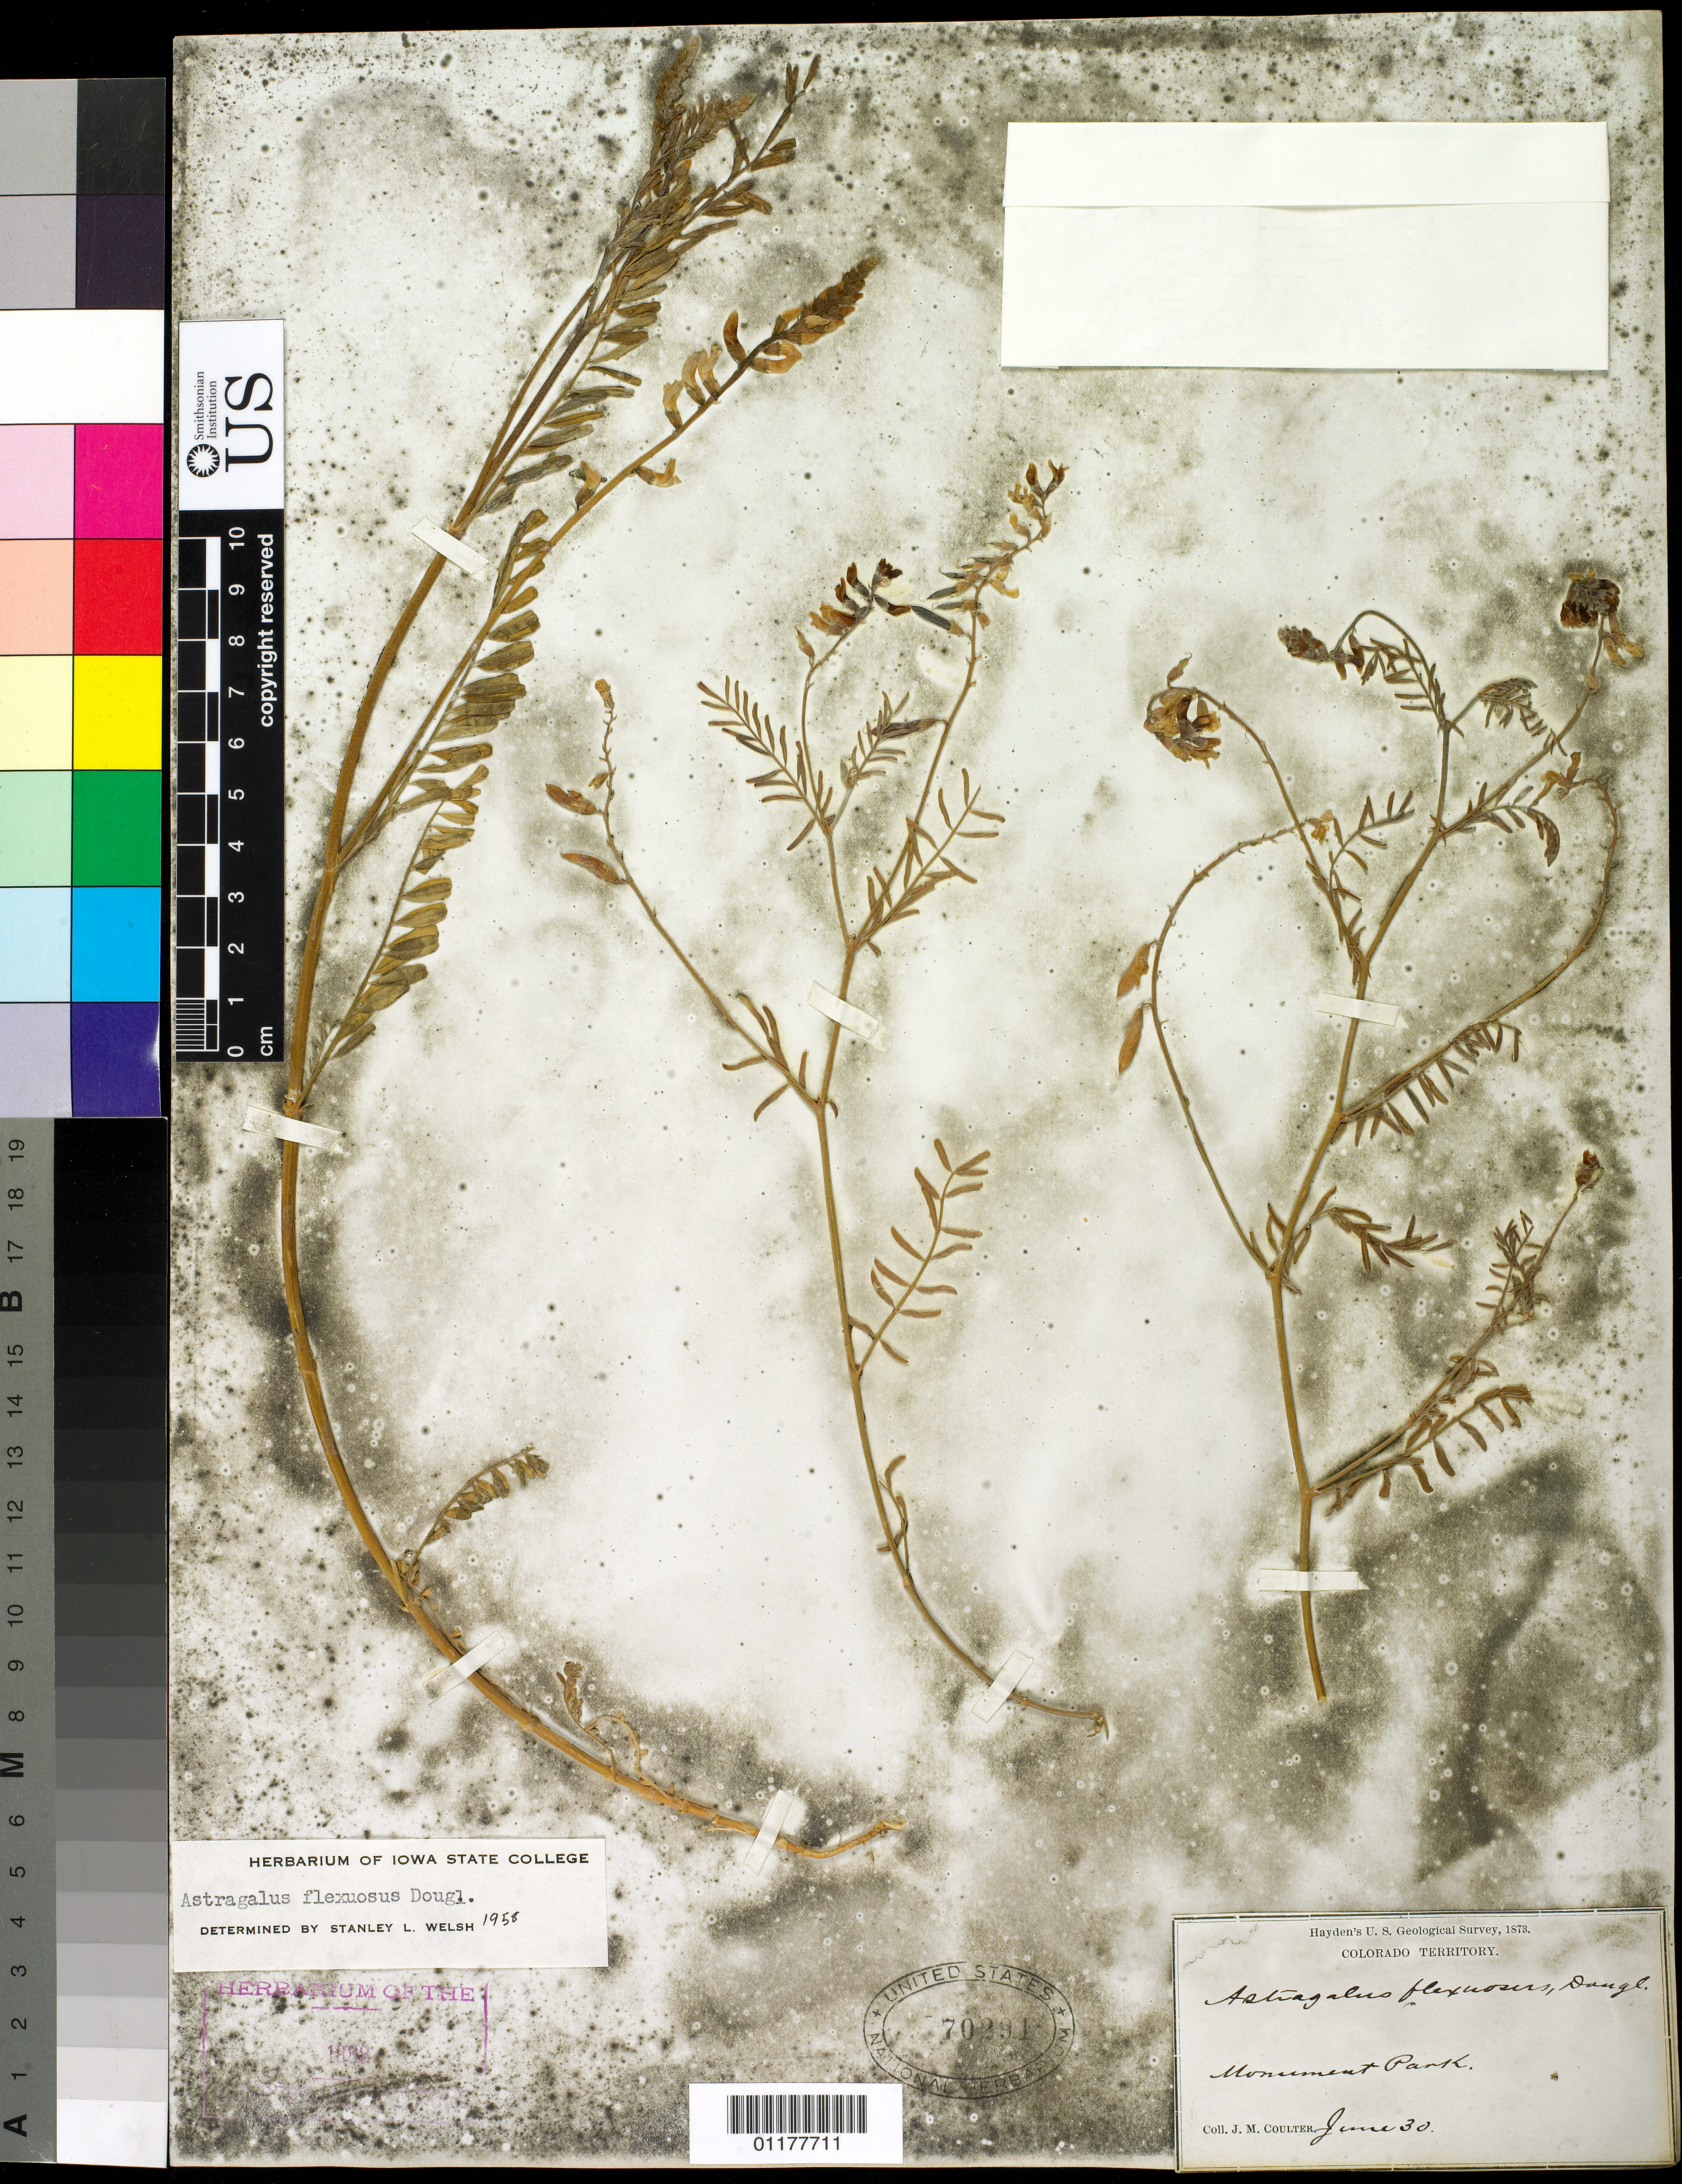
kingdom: Plantae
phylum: Tracheophyta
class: Magnoliopsida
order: Fabales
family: Fabaceae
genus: Astragalus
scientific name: Astragalus flexuosus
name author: (Hook.) Douglas ex G. Don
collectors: J. M. Coulter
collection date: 1873-06-30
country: United States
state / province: Colorado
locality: Monument Park.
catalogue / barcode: US 70291